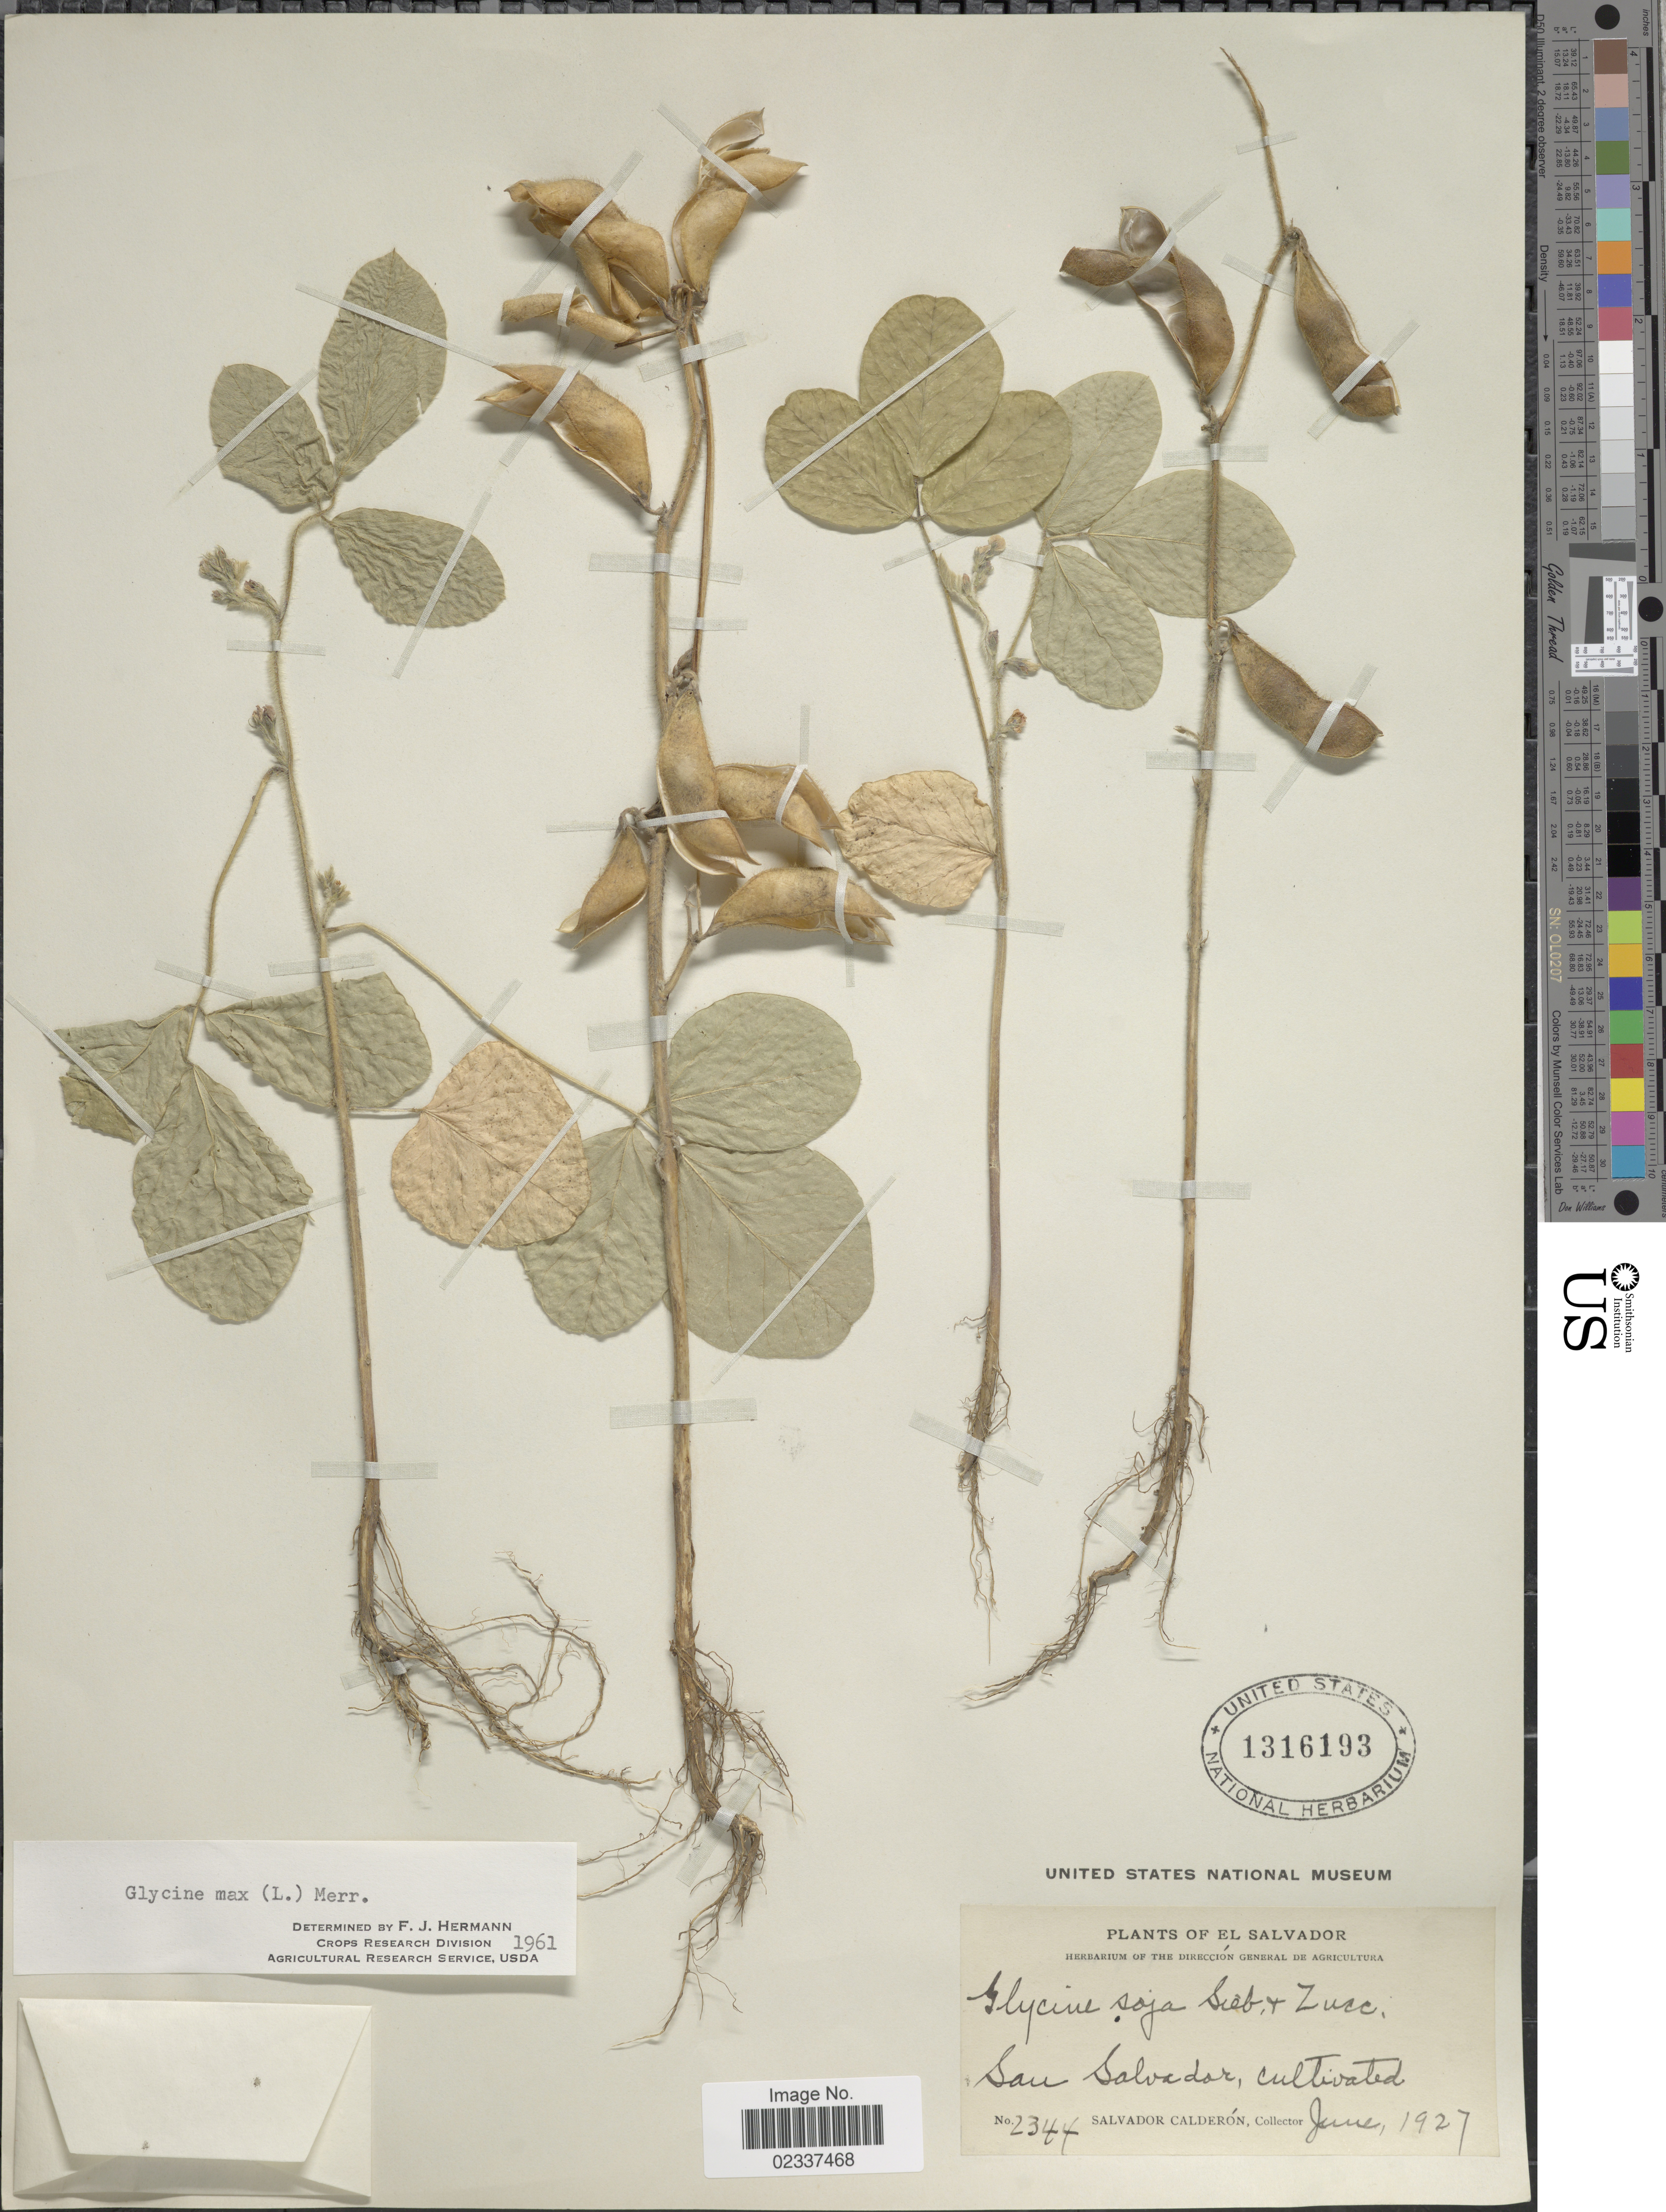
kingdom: Plantae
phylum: Tracheophyta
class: Magnoliopsida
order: Fabales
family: Fabaceae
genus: Glycine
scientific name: Glycine max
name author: (L.) Merr.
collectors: S. Calderón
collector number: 2344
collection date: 1927-06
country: El Salvador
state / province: San Salvador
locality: San Salvador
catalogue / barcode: US 1316193